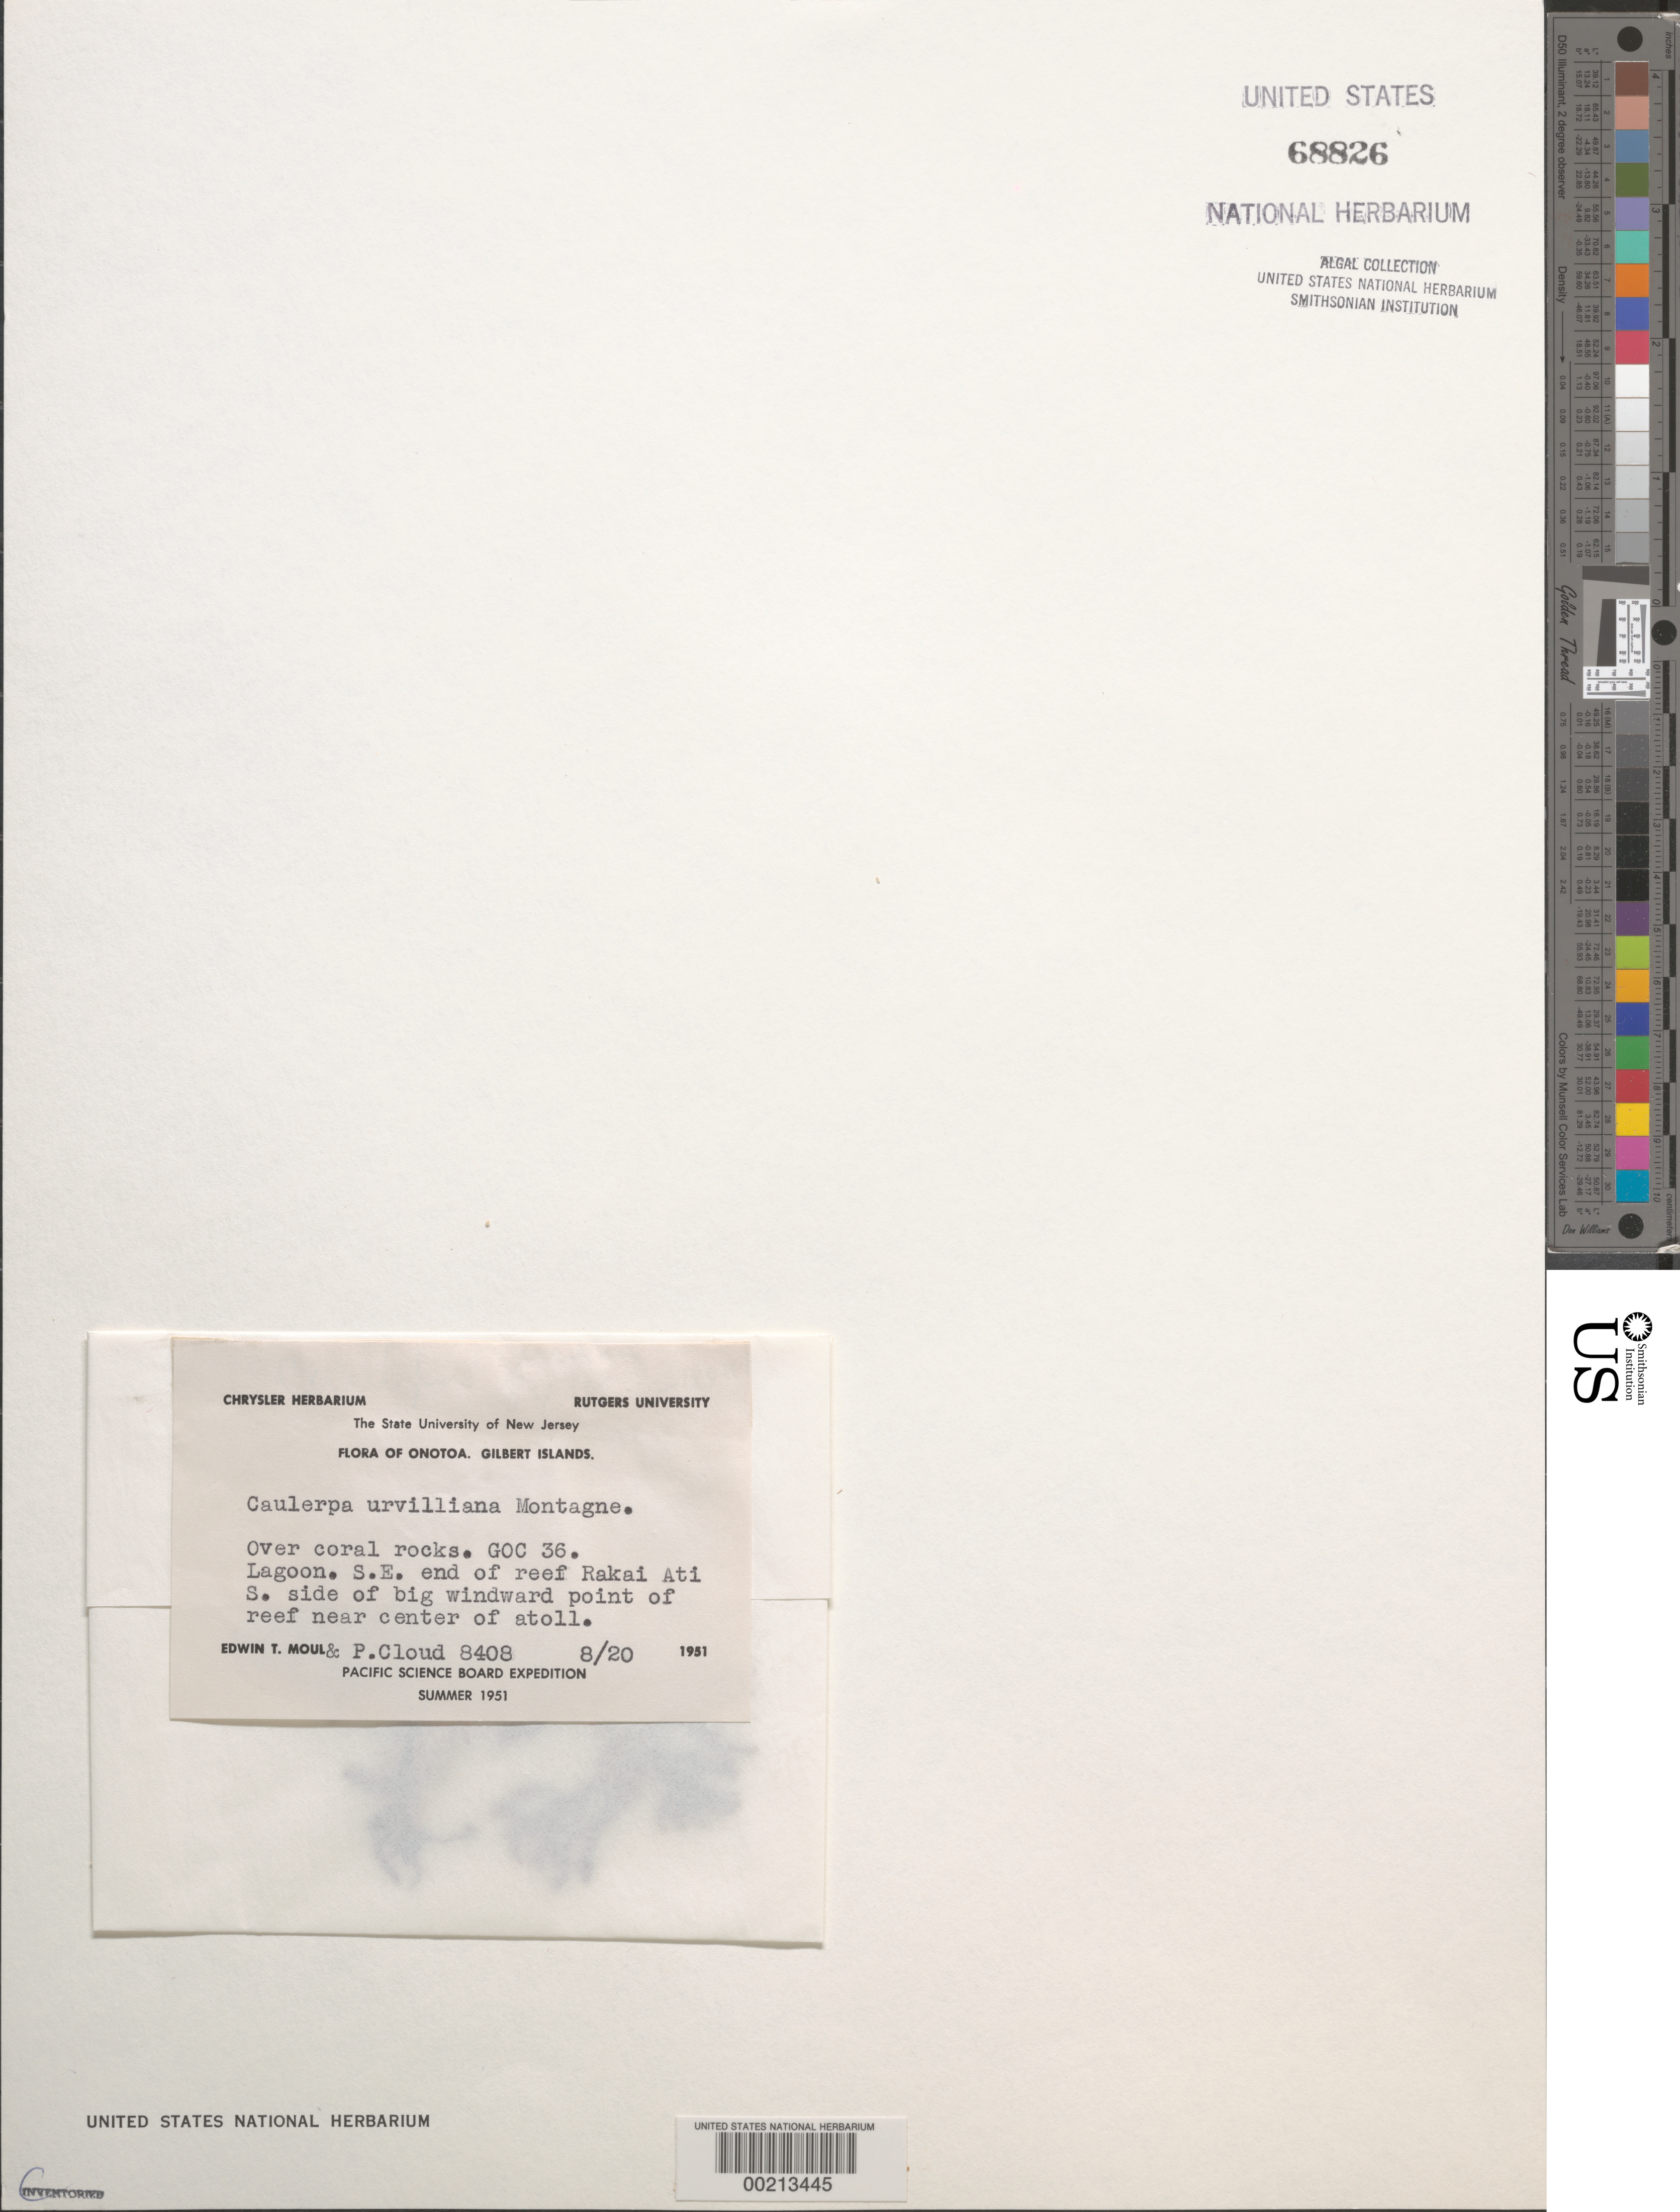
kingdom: Plantae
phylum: Chlorophyta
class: Ulvophyceae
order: Bryopsidales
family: Caulerpaceae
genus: Caulerpa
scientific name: Caulerpa urvilleana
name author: Mont.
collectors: P. Cloud & E. T. Moul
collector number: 8408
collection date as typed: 20 Aug 1951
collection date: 1951-08-20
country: Kiribati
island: Onotoa Atoll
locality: Rakai Ati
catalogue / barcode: US 68826